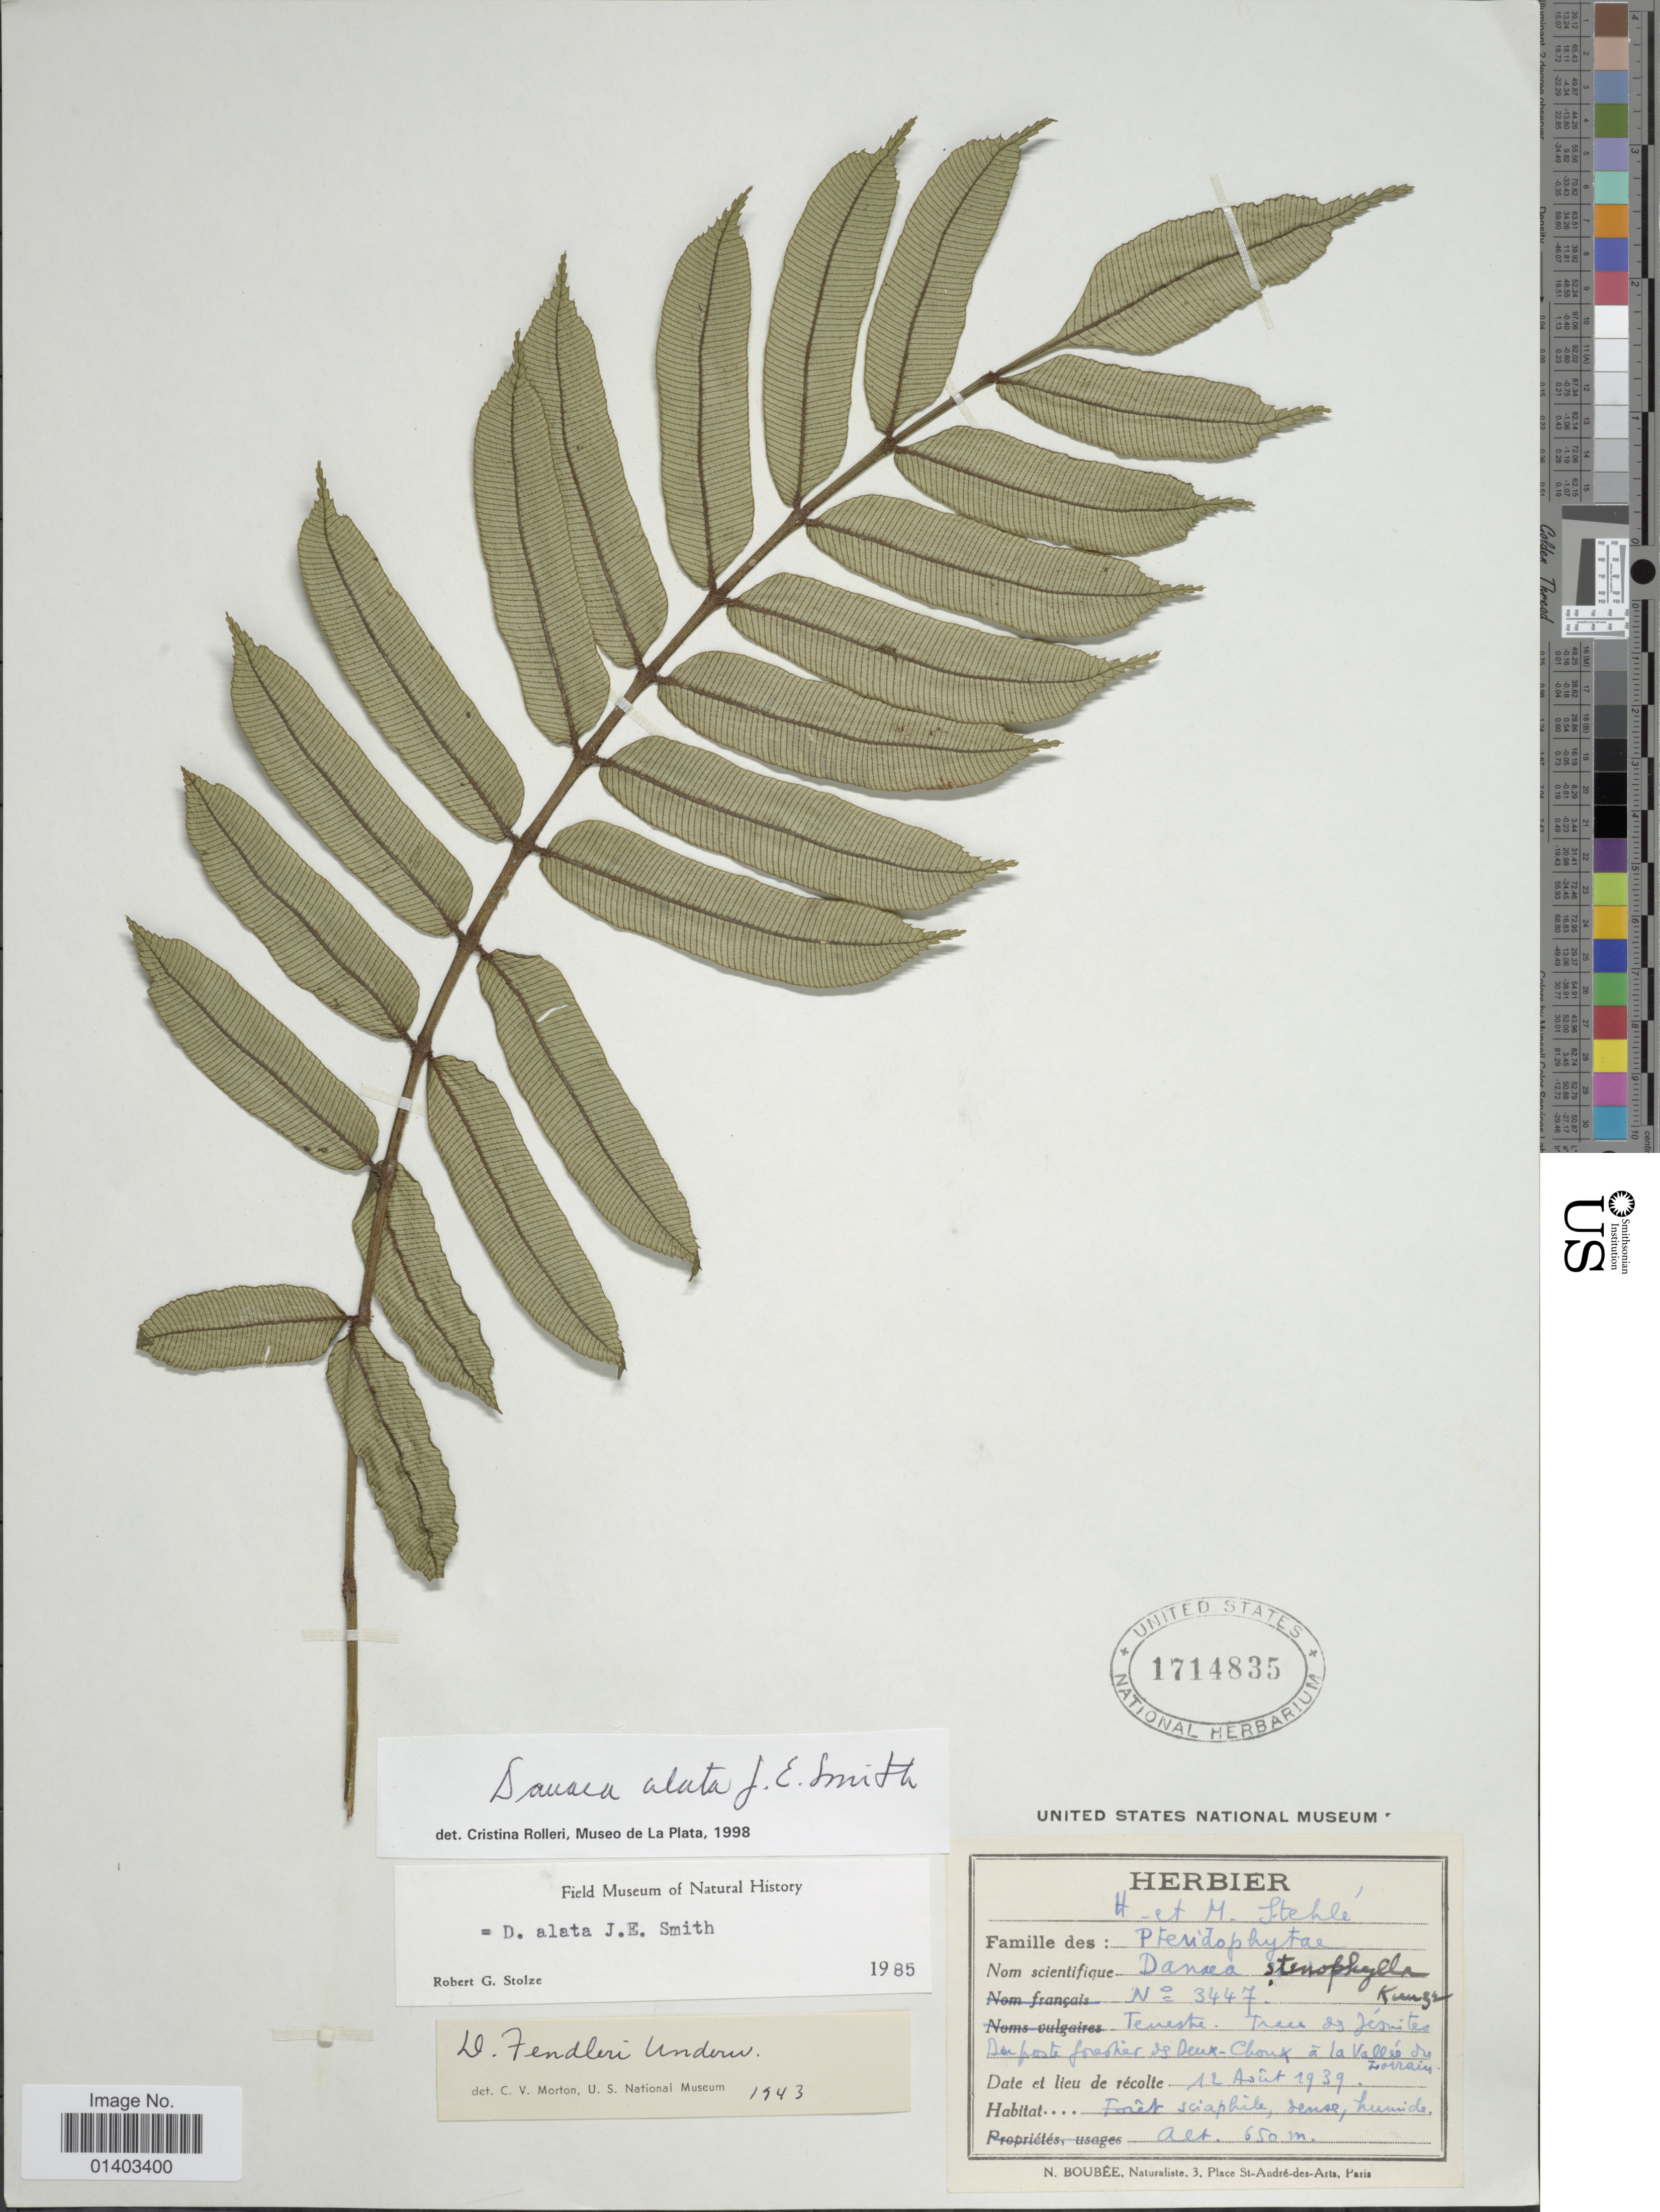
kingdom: Plantae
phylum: Tracheophyta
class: Polypodiopsida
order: Marattiales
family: Marattiaceae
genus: Danaea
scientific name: Danaea alata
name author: Sm.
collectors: H. Stehlé & M. Stehlé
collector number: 3447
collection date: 1939-08-12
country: Martinique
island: Martinique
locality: Terrestre,Trace des Jesuites, Poste forestier du Deux-Choux a La Vallee du Lorrain.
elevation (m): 650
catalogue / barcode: US 1714835